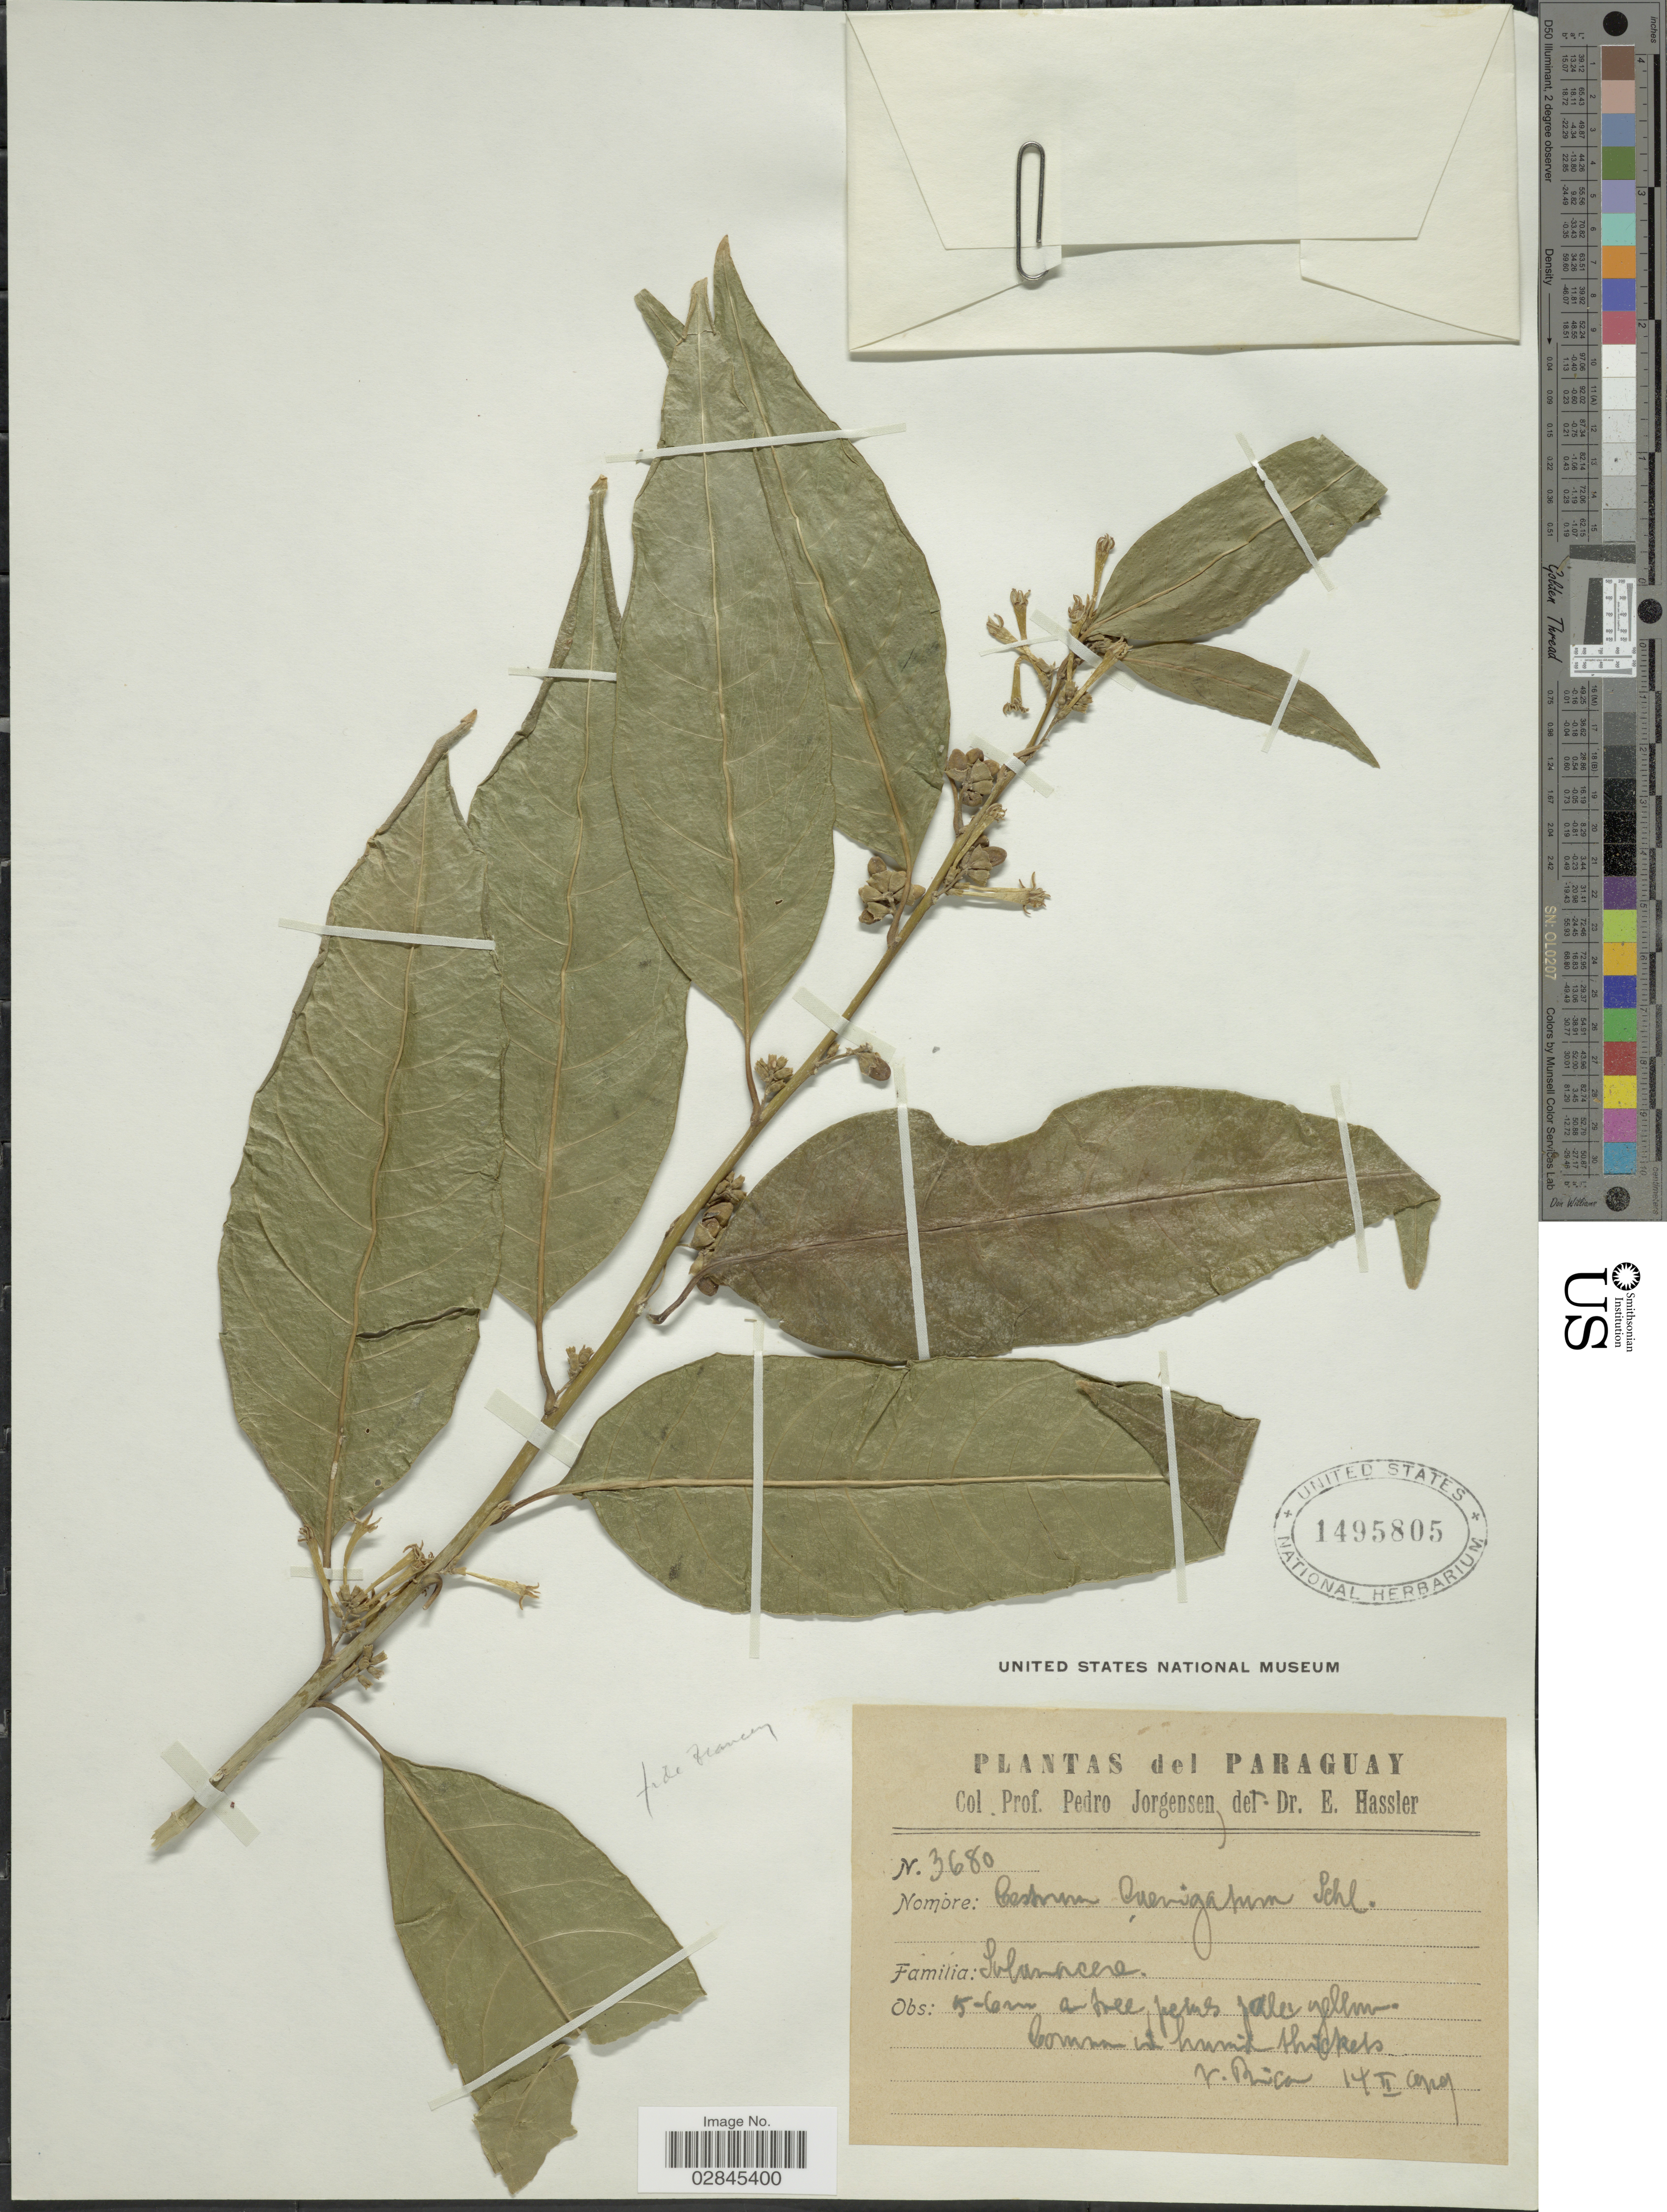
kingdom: Plantae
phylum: Tracheophyta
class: Magnoliopsida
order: Solanales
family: Solanaceae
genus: Cestrum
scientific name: Cestrum laevigatum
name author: Schltdl.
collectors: P. Jörgensen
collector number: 3680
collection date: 1929-02-14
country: Paraguay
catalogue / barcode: US 1495805